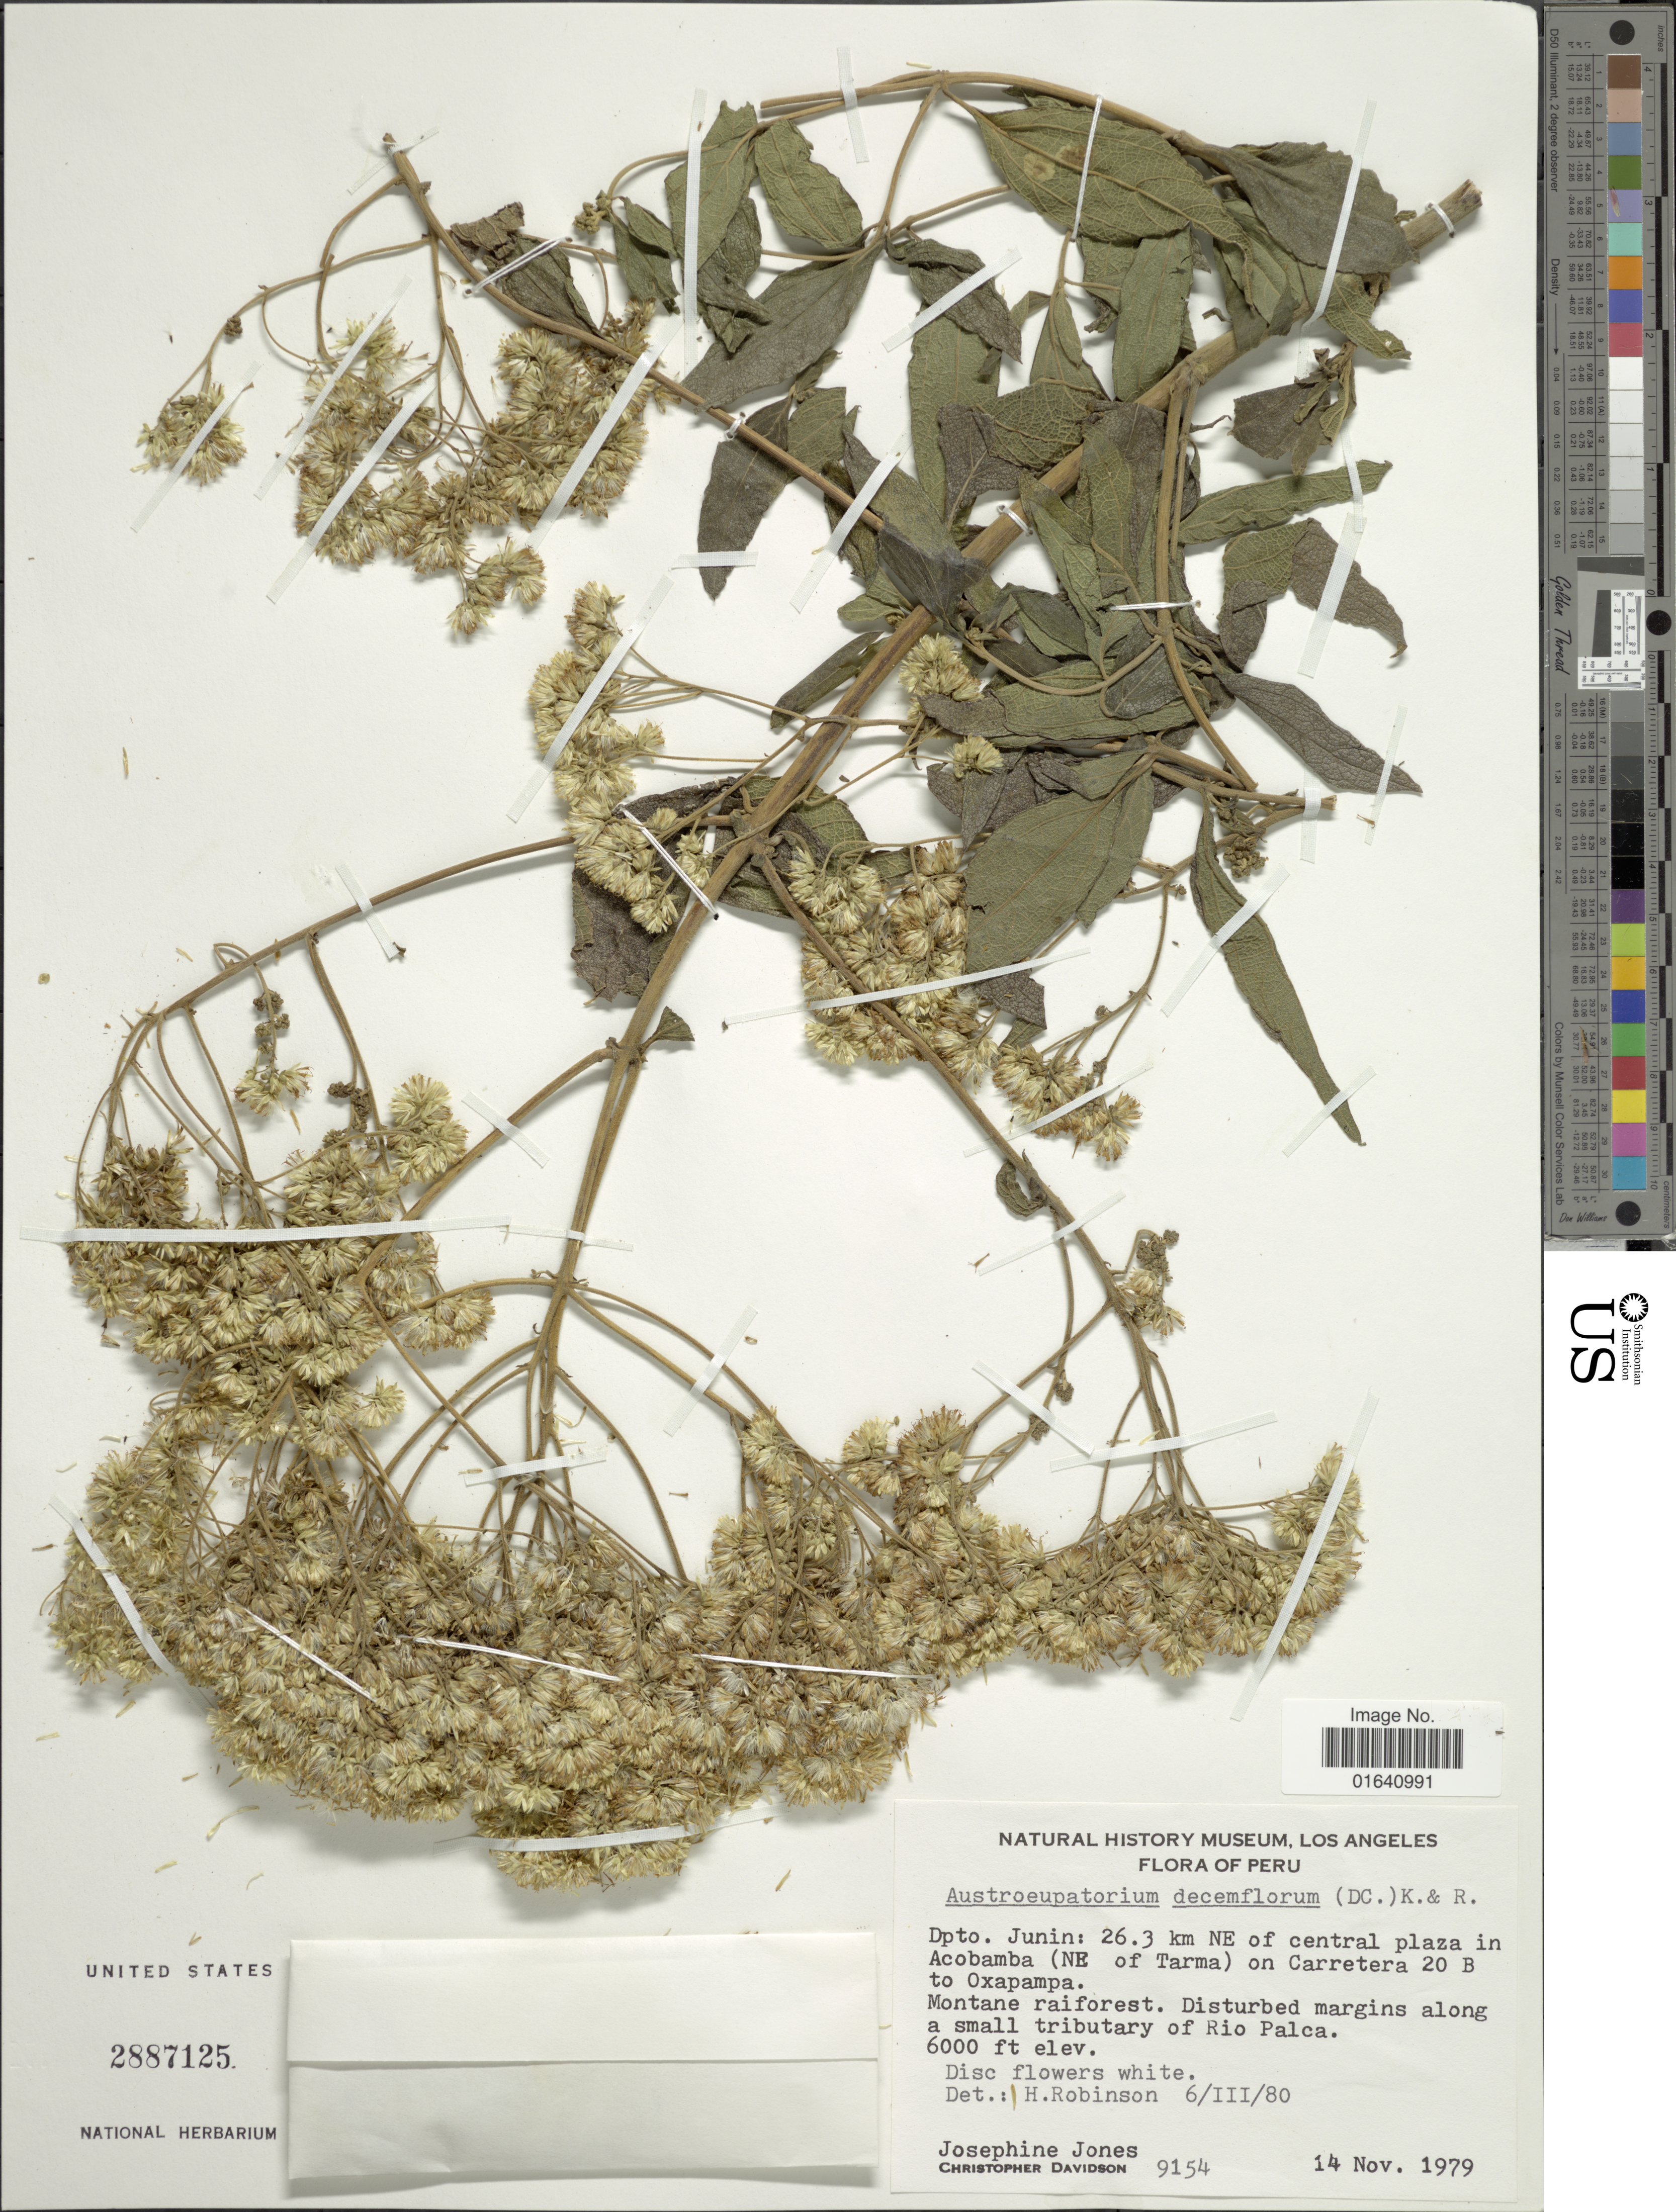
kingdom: Plantae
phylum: Tracheophyta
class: Magnoliopsida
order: Asterales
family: Asteraceae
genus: Austroeupatorium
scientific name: Austroeupatorium decemflorum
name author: (DC.) R.M. King & H. Rob.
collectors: J. Jones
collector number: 9154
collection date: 1979-11-14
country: Peru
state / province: Junín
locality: Dpto. Junin: 26.3 km NE of central plaza in Acobamba (NE of Tarma) on Carretera 20 B to Oxapampa. Montane rainforest. Disturbed along a small tributary of Rio Palca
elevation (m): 1829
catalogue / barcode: US 2887125